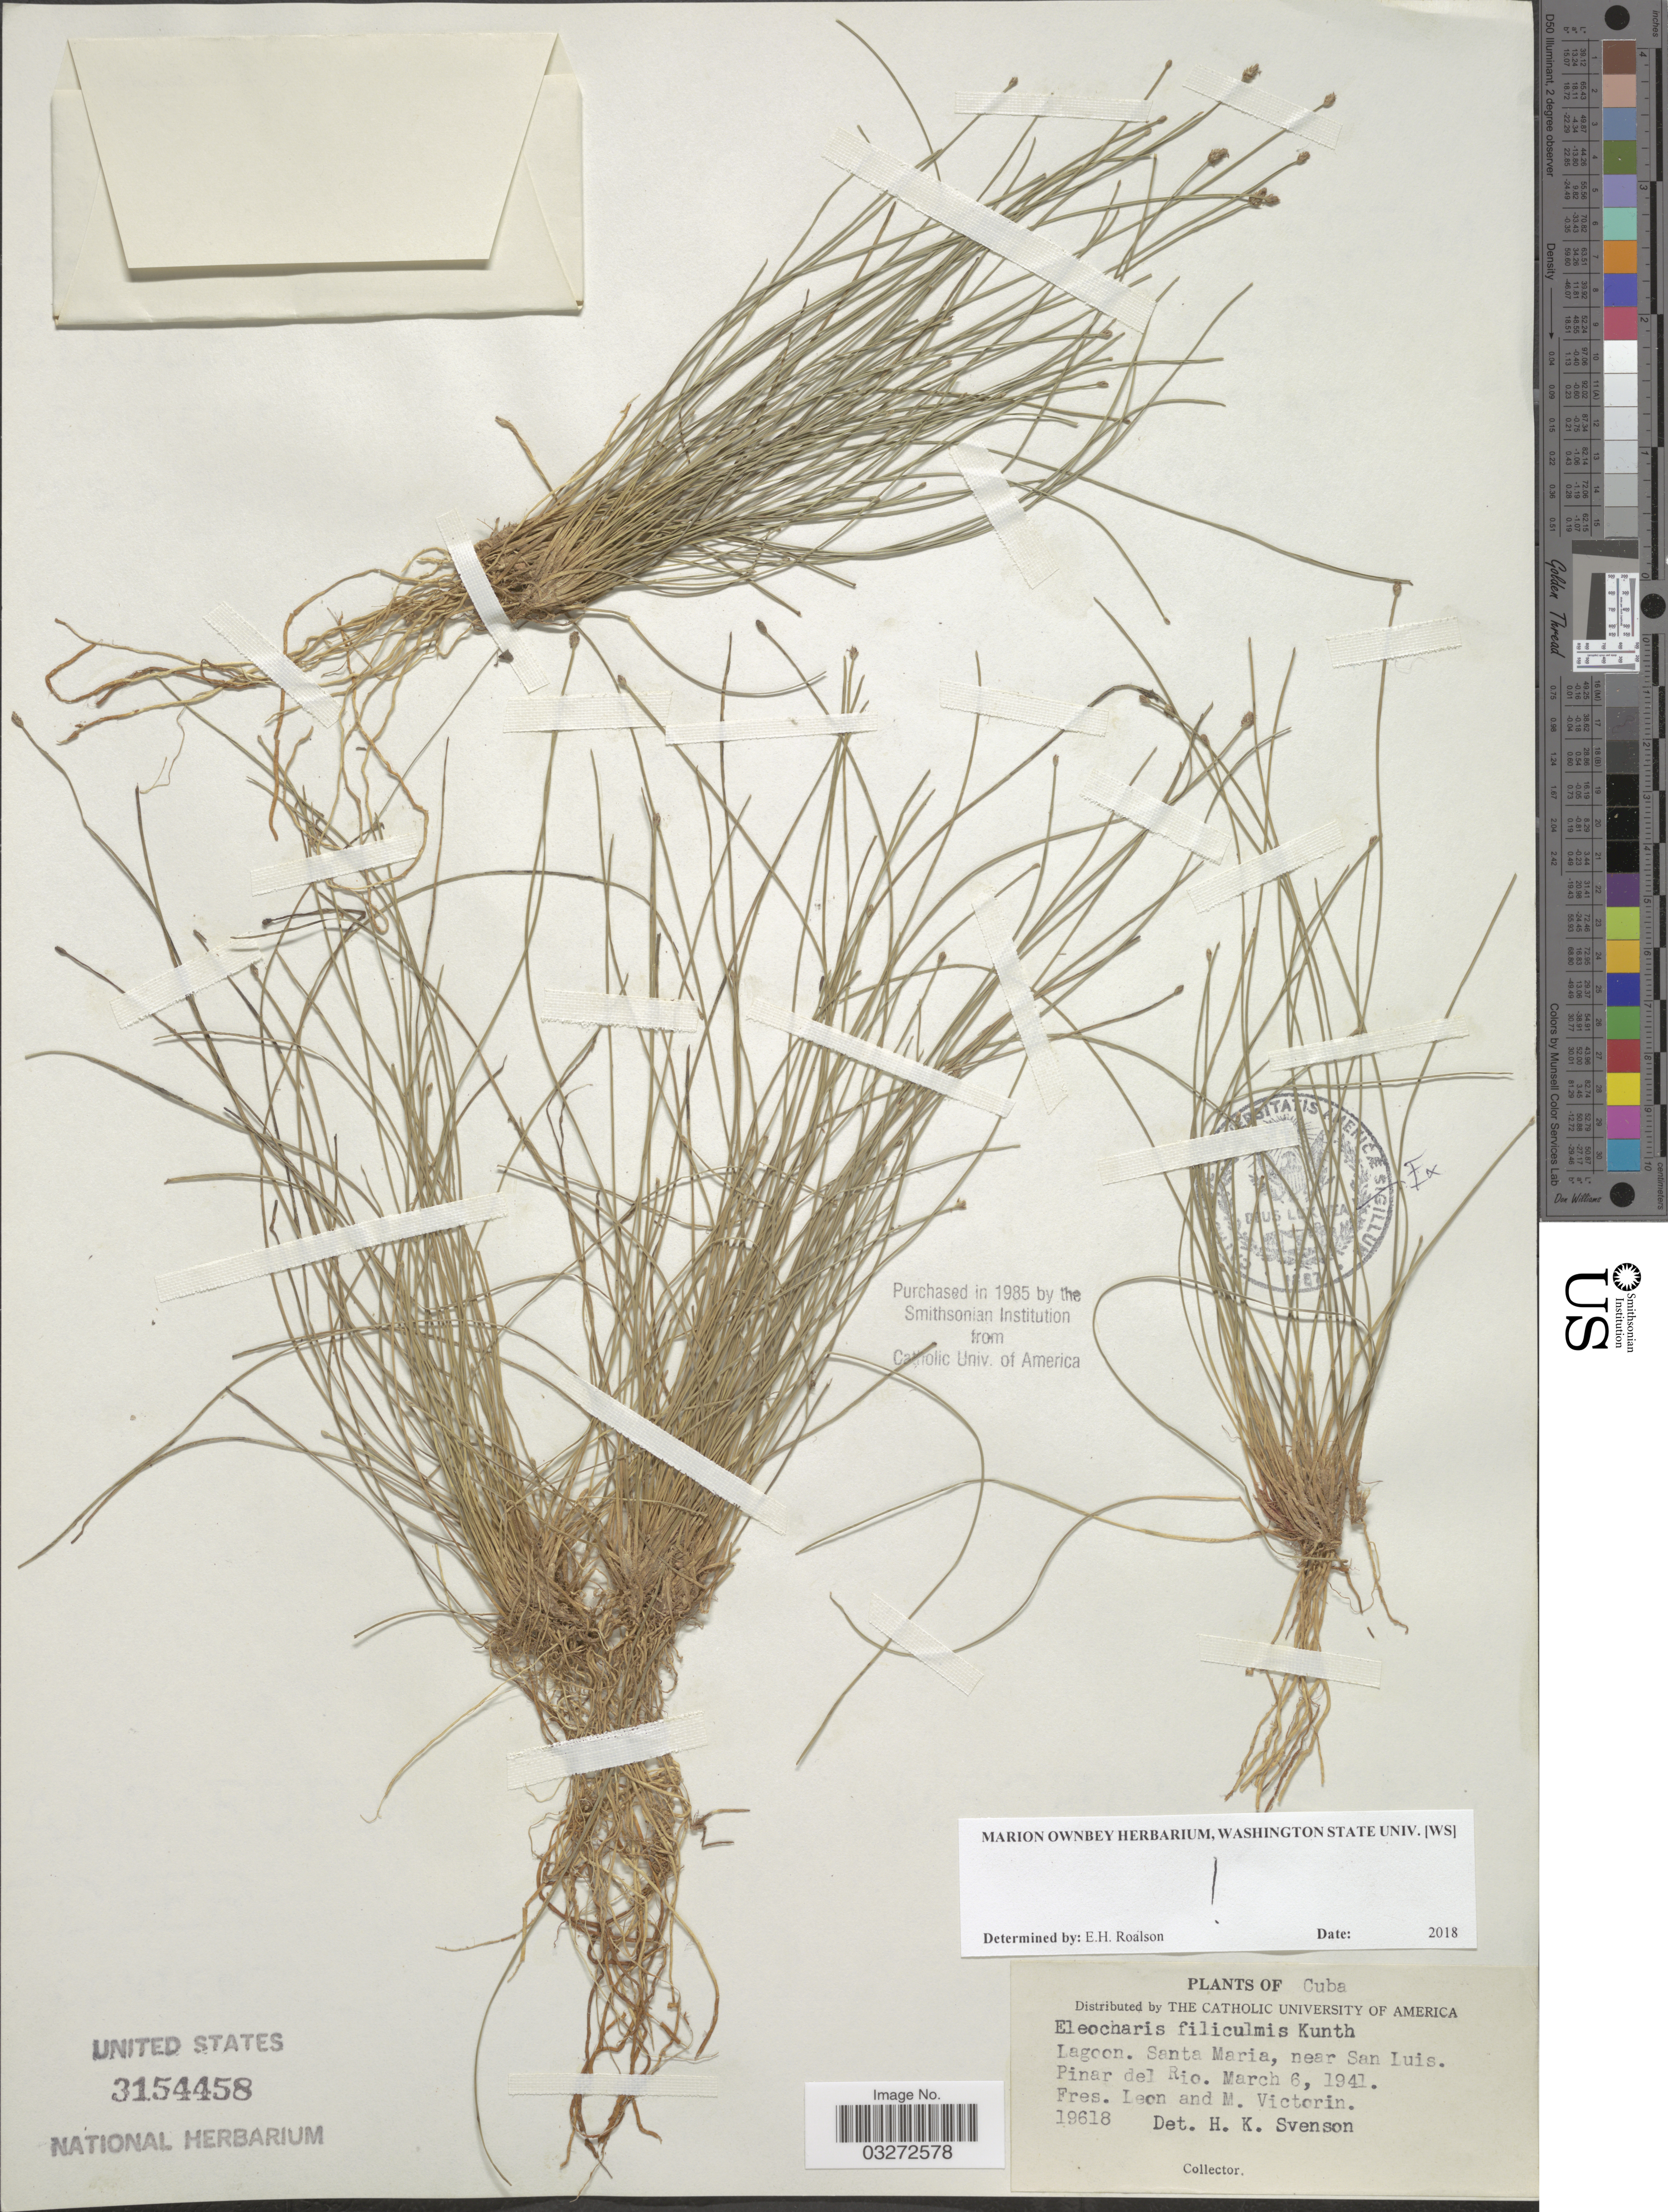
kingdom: Plantae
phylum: Tracheophyta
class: Liliopsida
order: Poales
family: Cyperaceae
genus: Eleocharis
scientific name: Eleocharis filiculmis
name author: Kunth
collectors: Bro. León & Fr. Marie-Victorin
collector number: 19618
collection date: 1941-03-06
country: Cuba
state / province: Pinar del Río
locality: Lagoon. Santa Maria, near San Luis.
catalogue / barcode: US 3154458